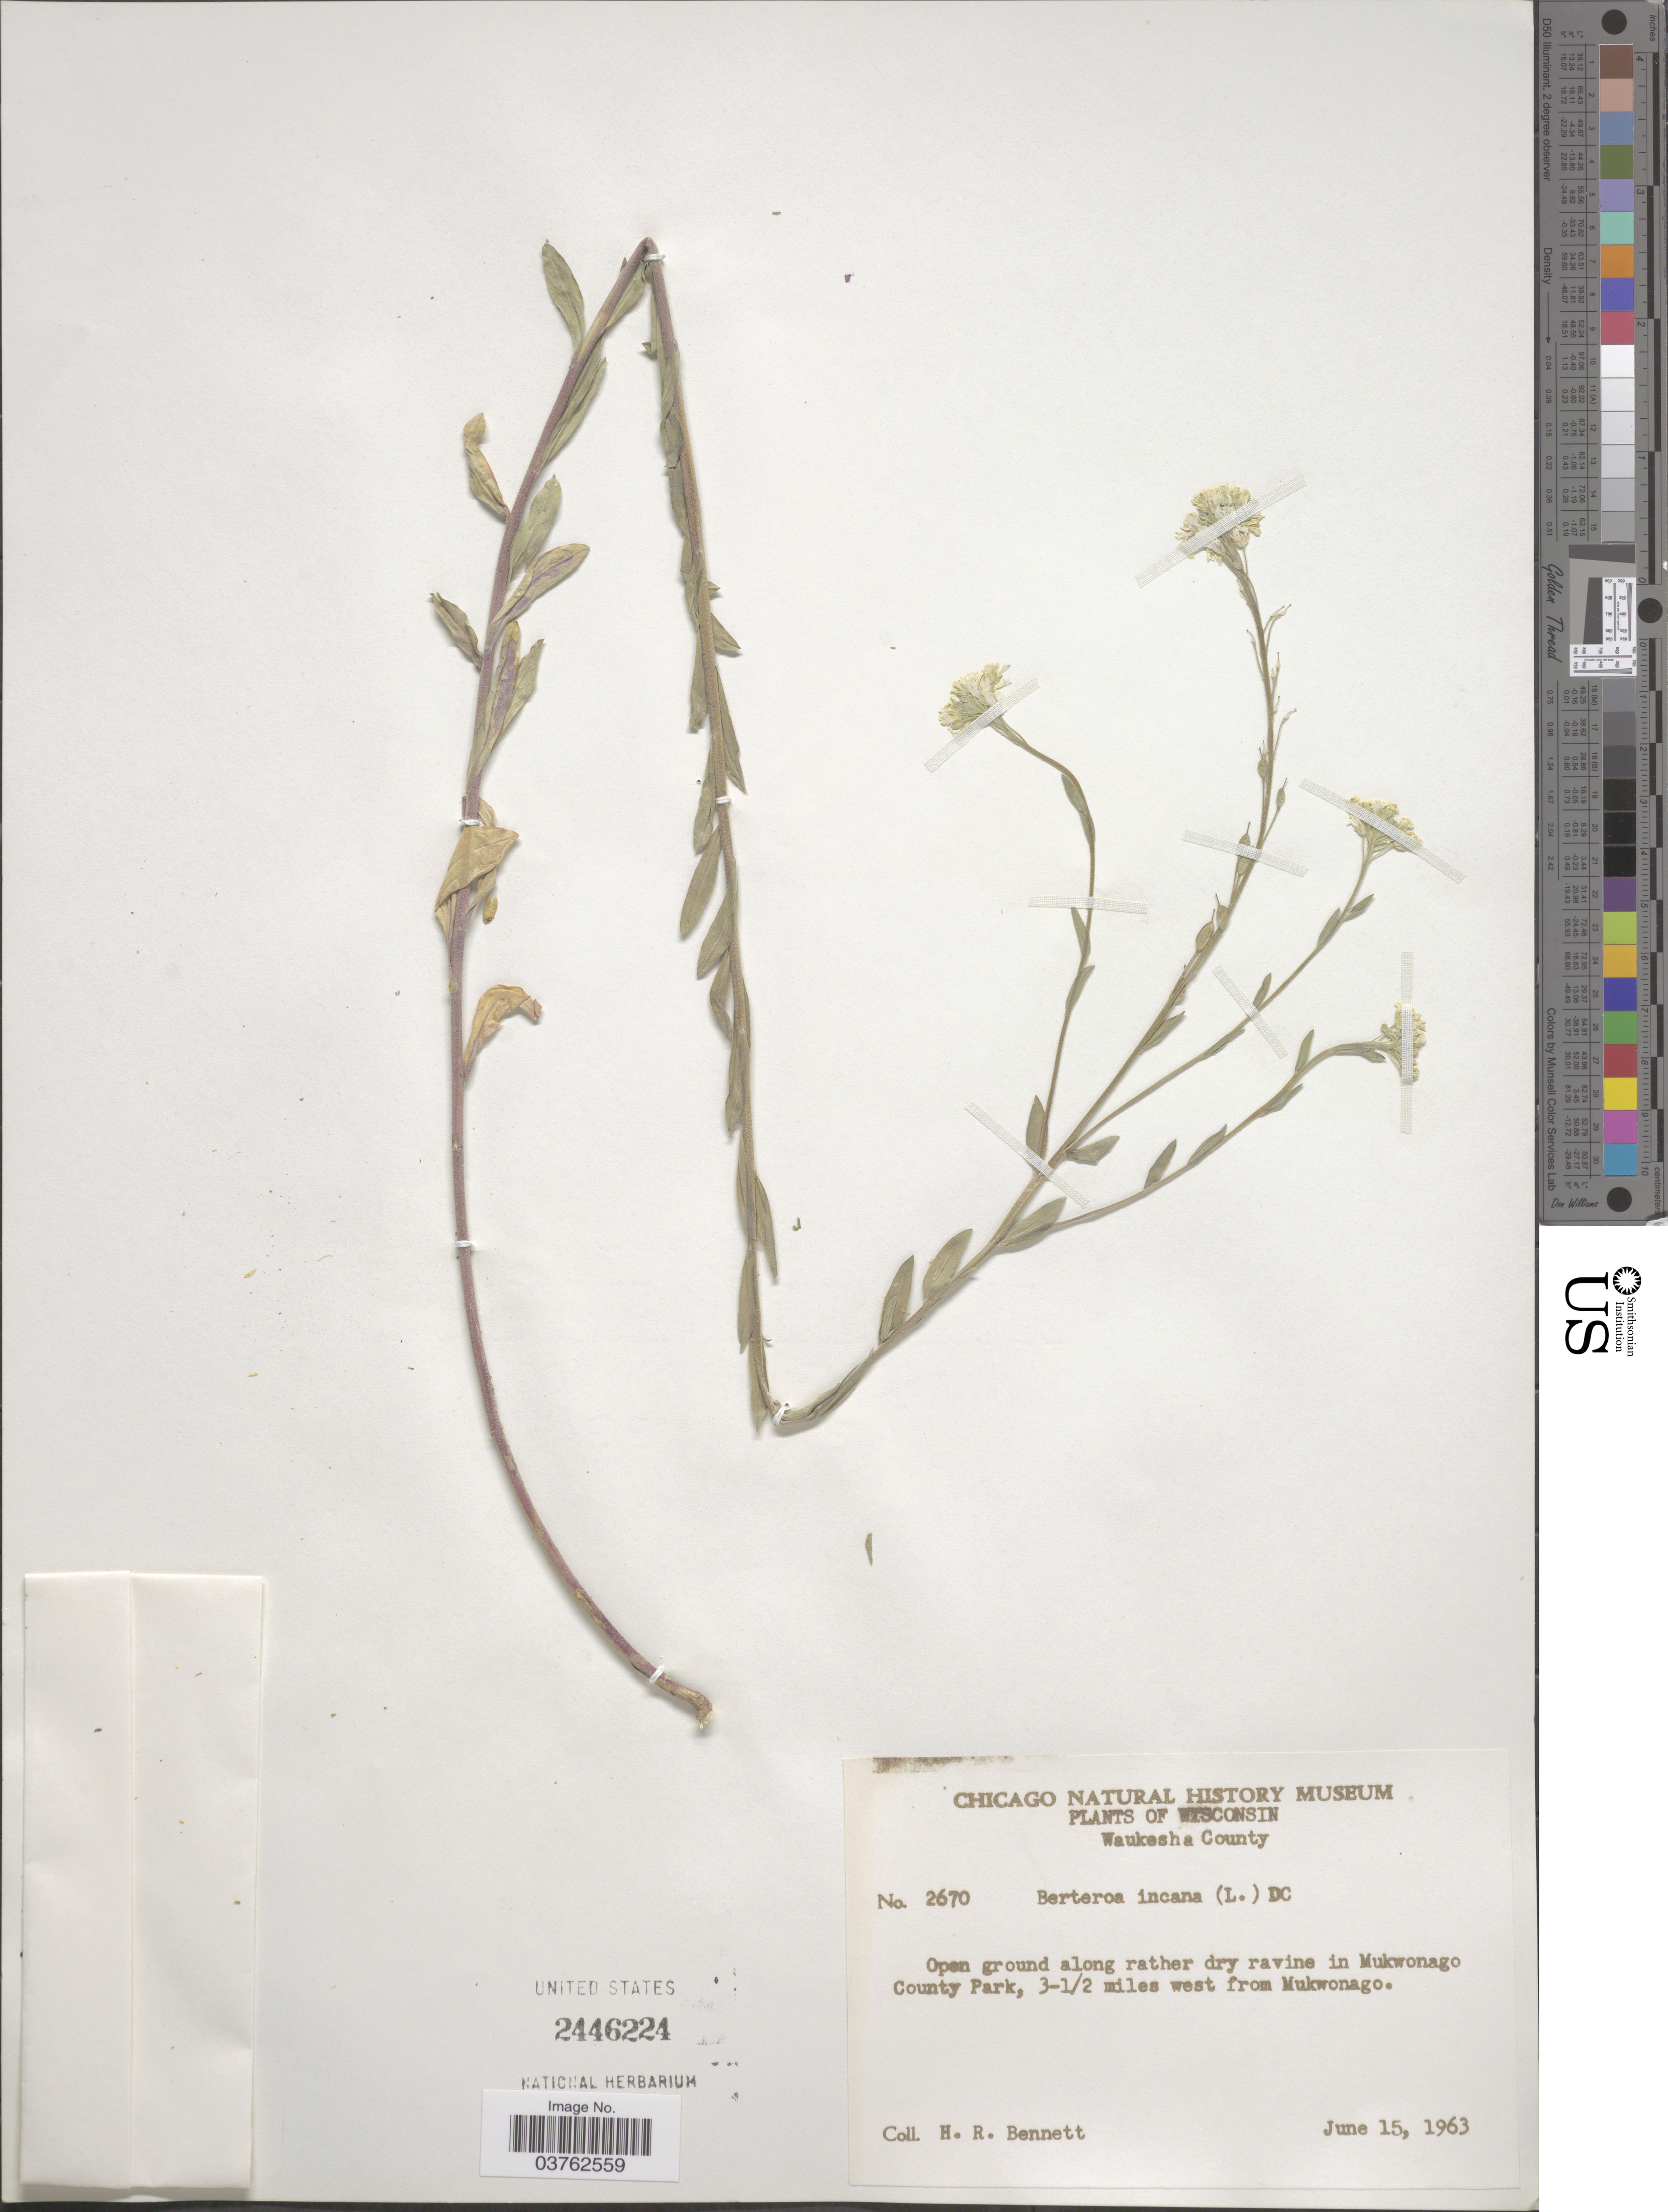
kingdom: Plantae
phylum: Tracheophyta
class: Magnoliopsida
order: Brassicales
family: Brassicaceae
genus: Berteroa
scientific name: Berteroa incana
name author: (L.) DC.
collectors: H. R. Bennett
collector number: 2670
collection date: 1963-06-15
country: United States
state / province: Wisconsin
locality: Waukesha County. Open ground along rather dry ravine in Mukwonago County Park, 3-½ miles west from Mukwonago.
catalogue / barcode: US 2446224